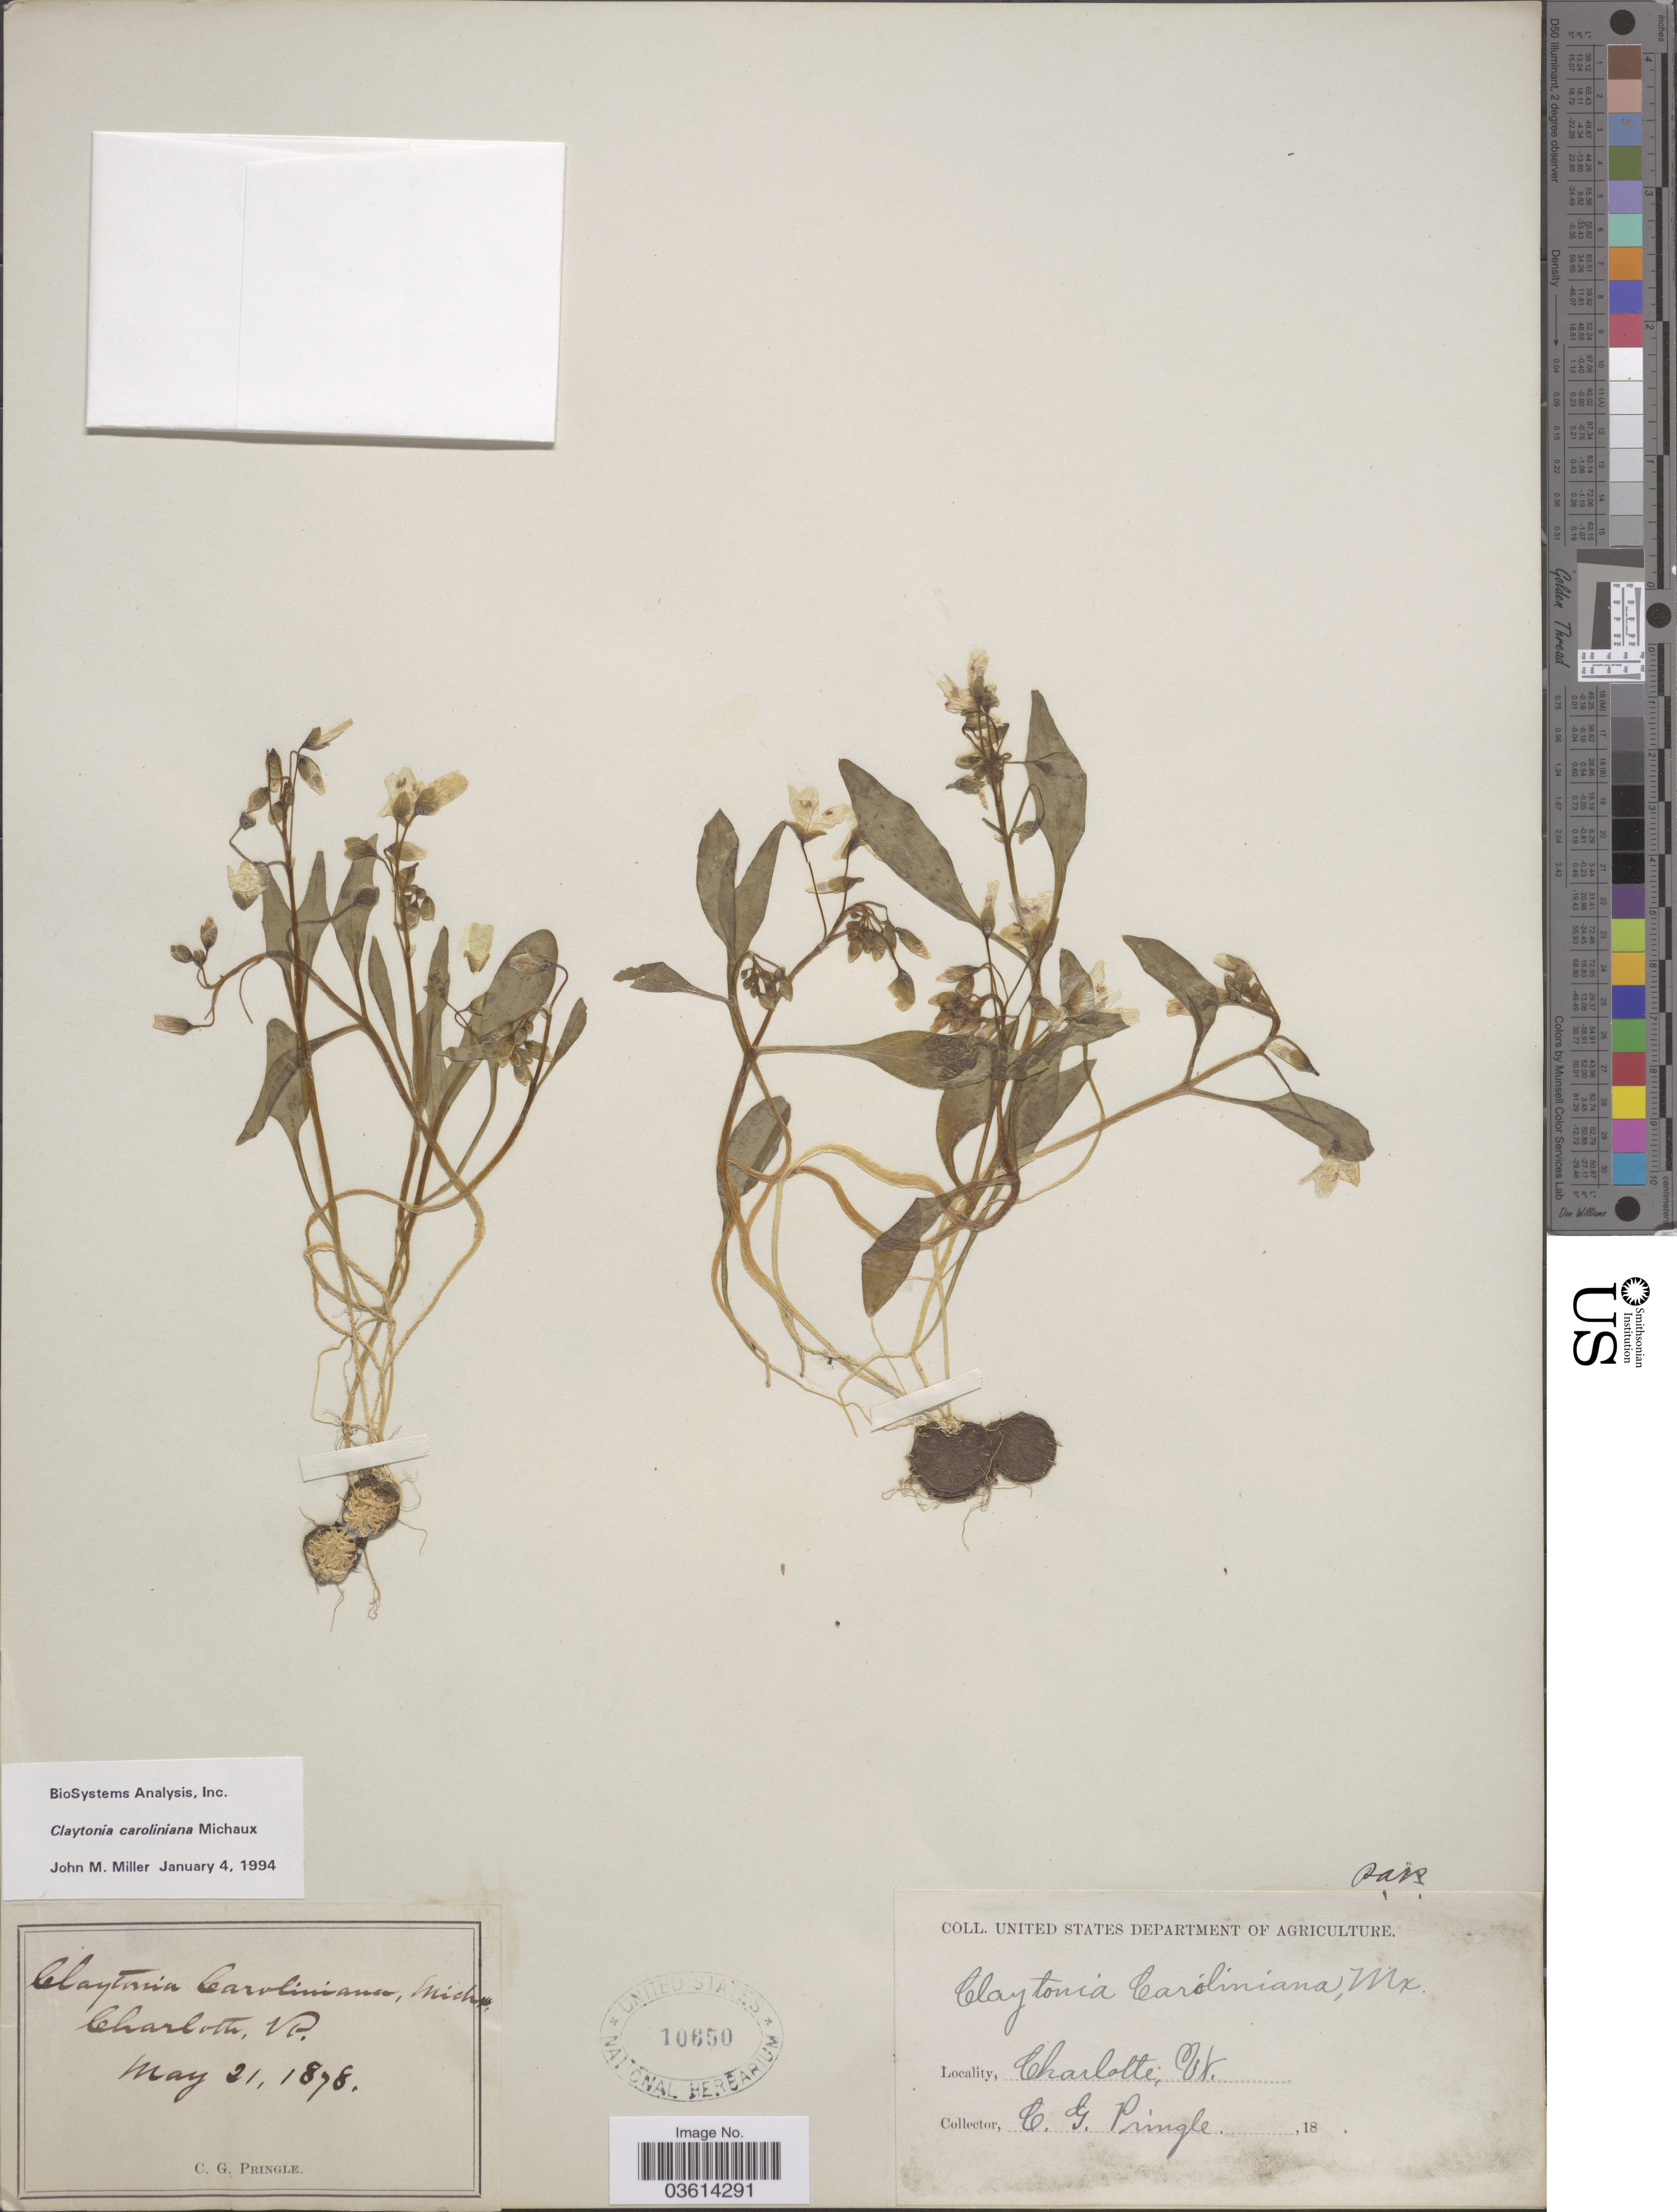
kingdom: Plantae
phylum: Tracheophyta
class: Magnoliopsida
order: Caryophyllales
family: Montiaceae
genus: Claytonia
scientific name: Claytonia caroliniana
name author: Michx.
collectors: C. G. Pringle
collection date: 1878-05-21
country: United States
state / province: Vermont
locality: Charlotte.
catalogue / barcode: US 10650